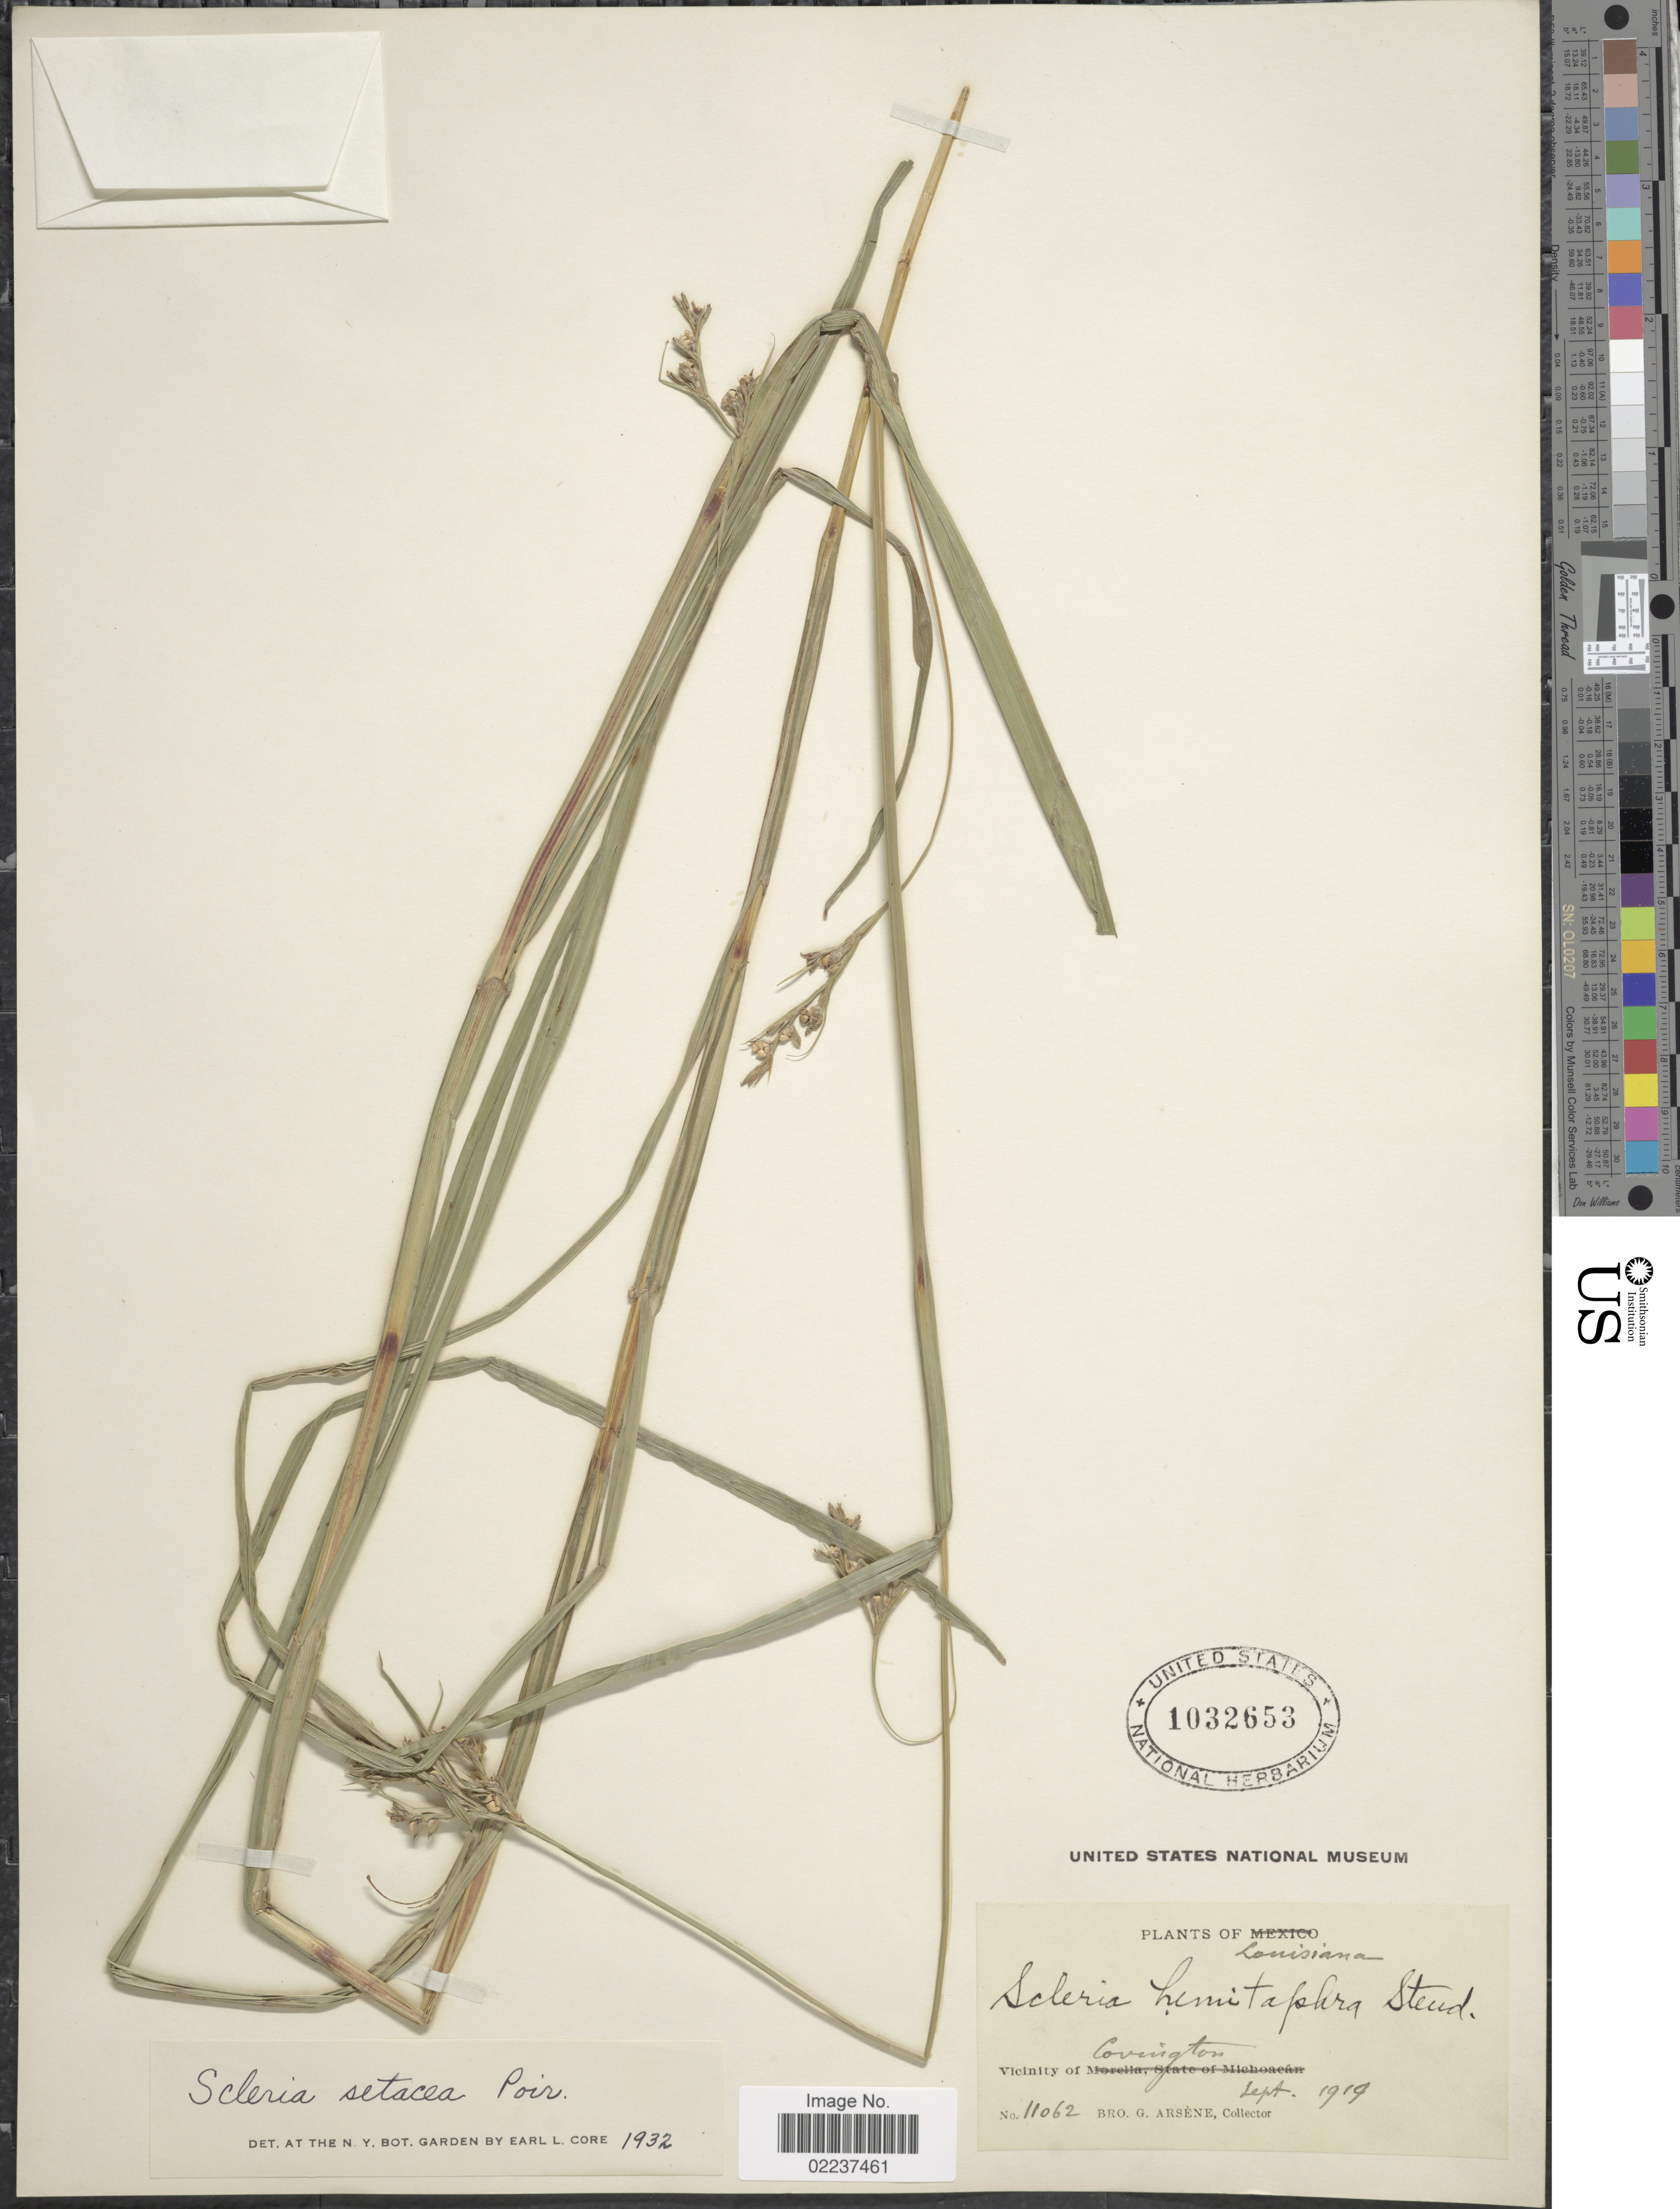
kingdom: Plantae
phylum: Tracheophyta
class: Liliopsida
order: Poales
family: Cyperaceae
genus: Scleria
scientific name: Scleria muehlenbergii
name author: Steud.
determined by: Strong, Mark T., (BOT), Smithsonian Institution - National Museum of Natural History (UNITED STATES)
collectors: Bro. G. Arsène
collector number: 11062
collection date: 1919-09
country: United States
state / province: Louisiana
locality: Vicinity of Covington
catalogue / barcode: US 1032653